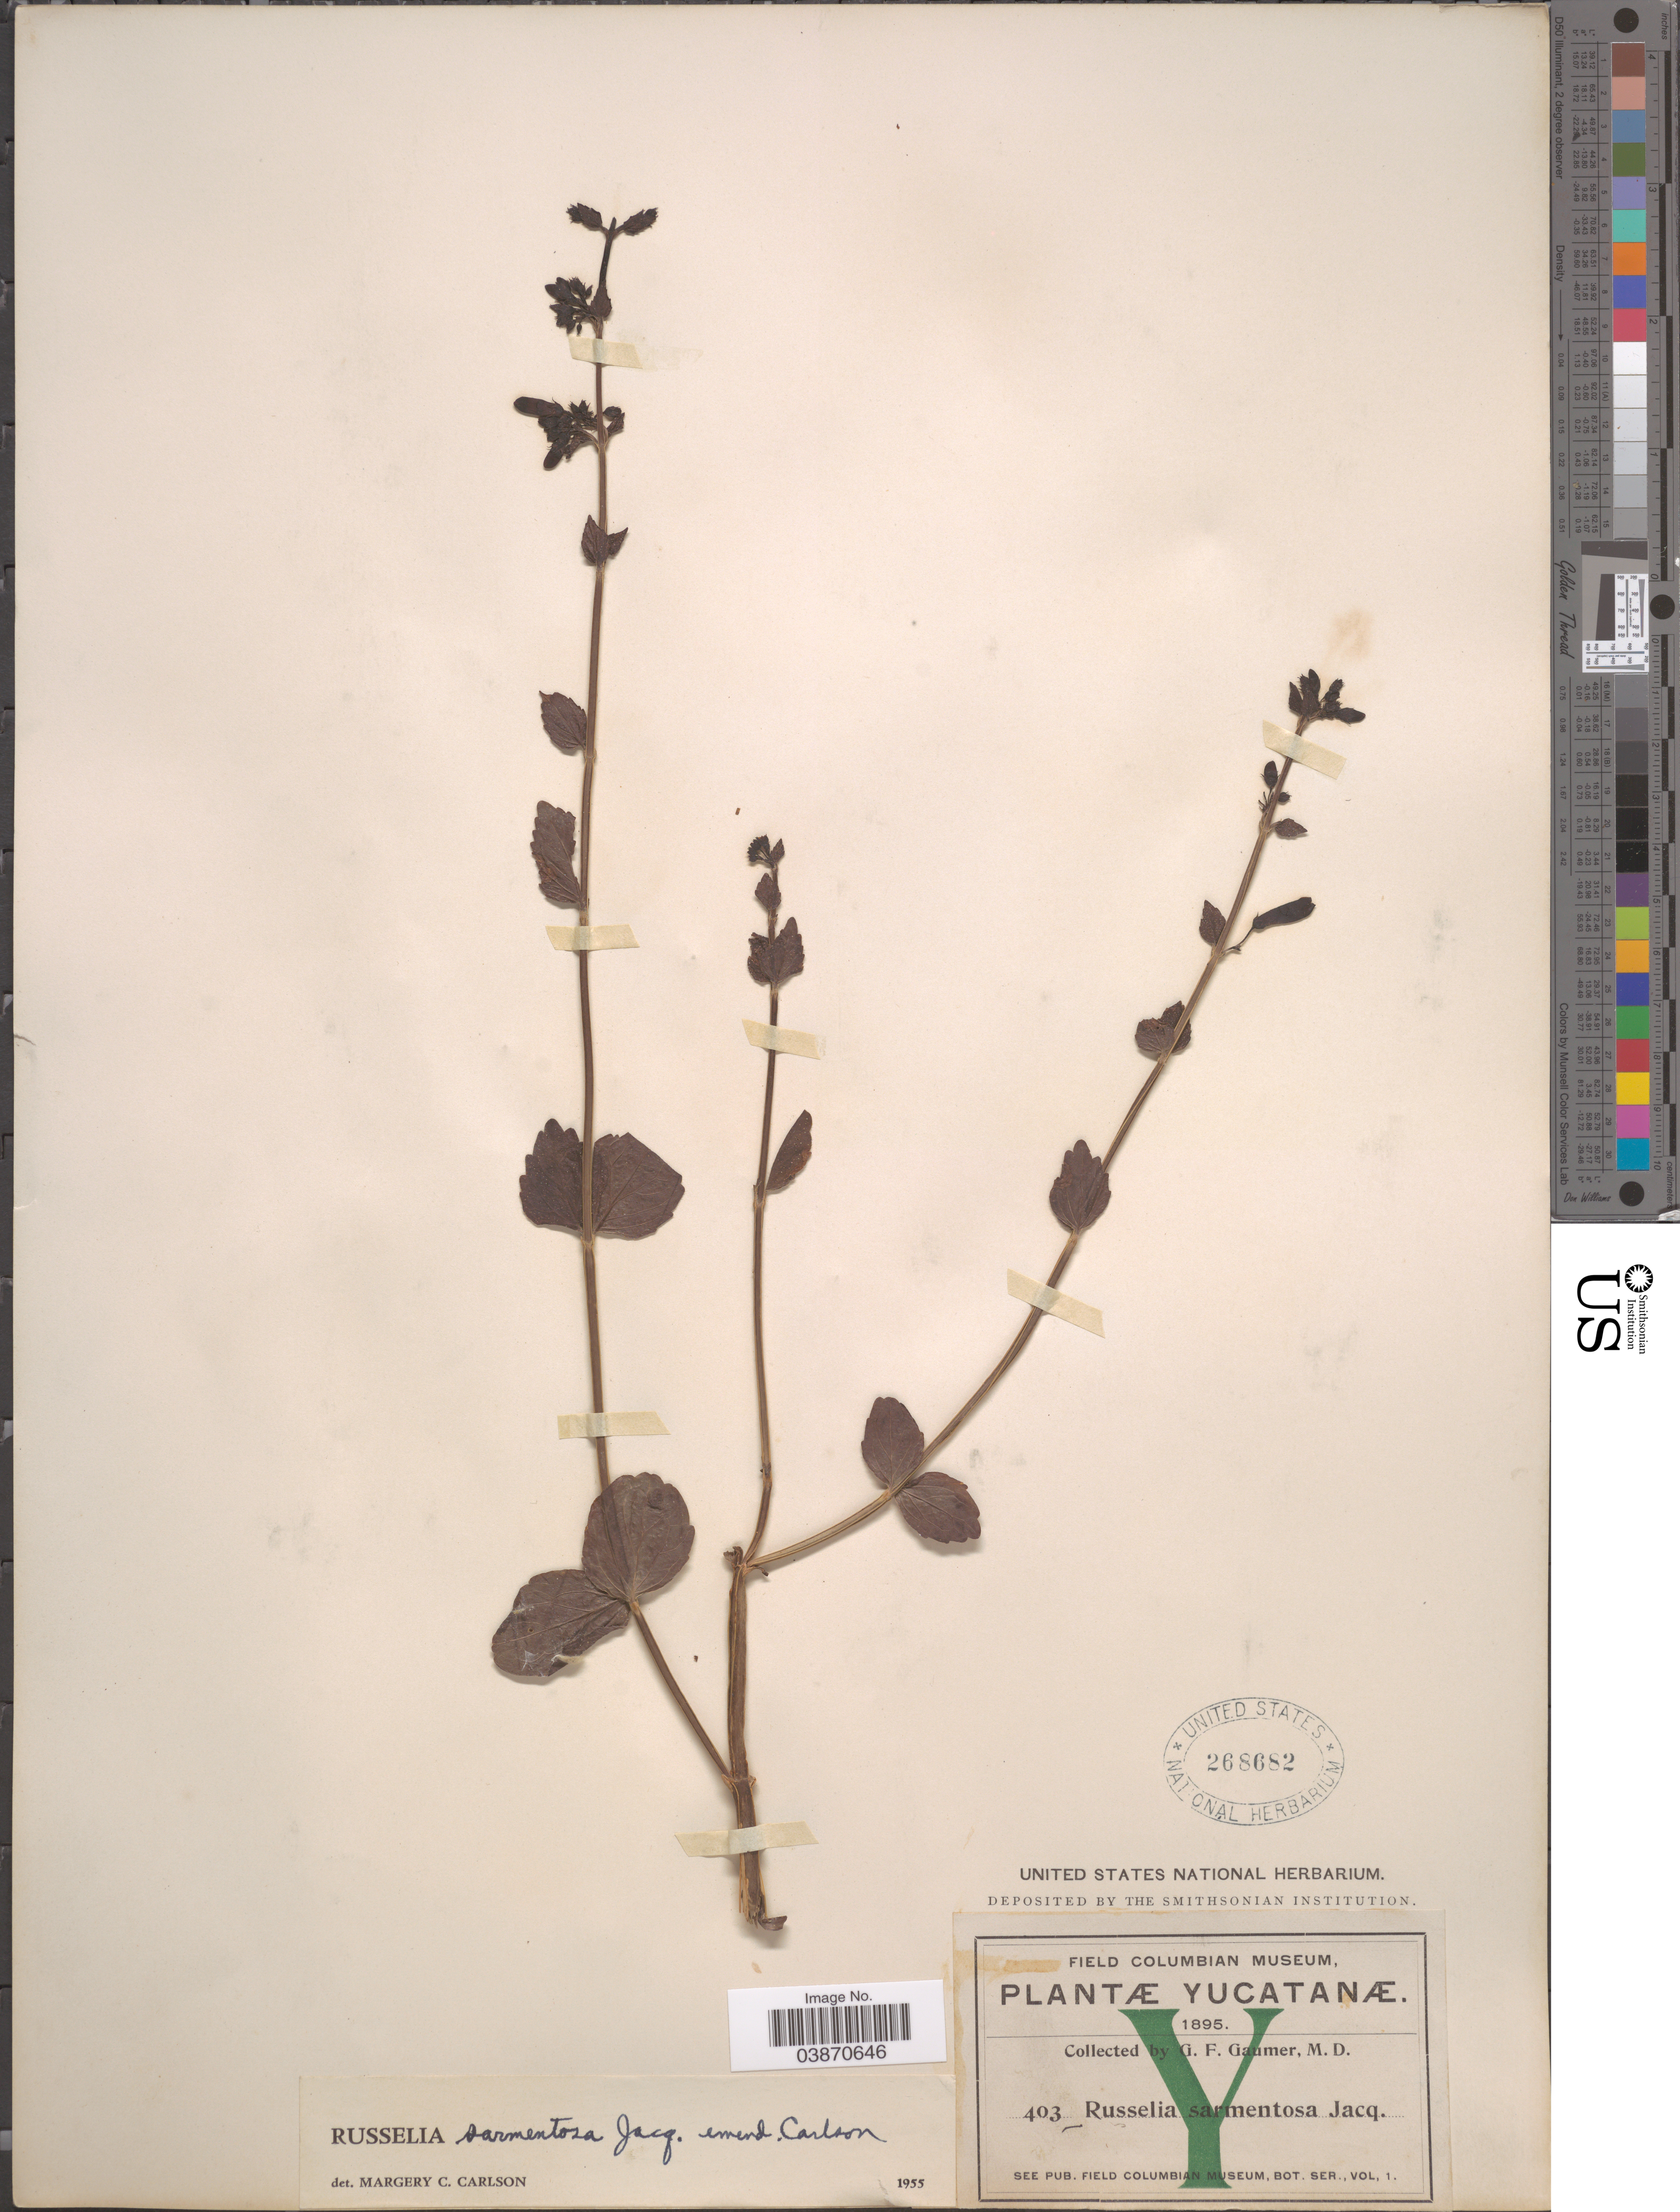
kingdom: Plantae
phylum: Tracheophyta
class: Magnoliopsida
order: Lamiales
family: Plantaginaceae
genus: Russelia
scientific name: Russelia sarmentosa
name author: Jacq.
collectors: G. F. Gaumer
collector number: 403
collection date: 1895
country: Mexico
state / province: Yucatán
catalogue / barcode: US 268682